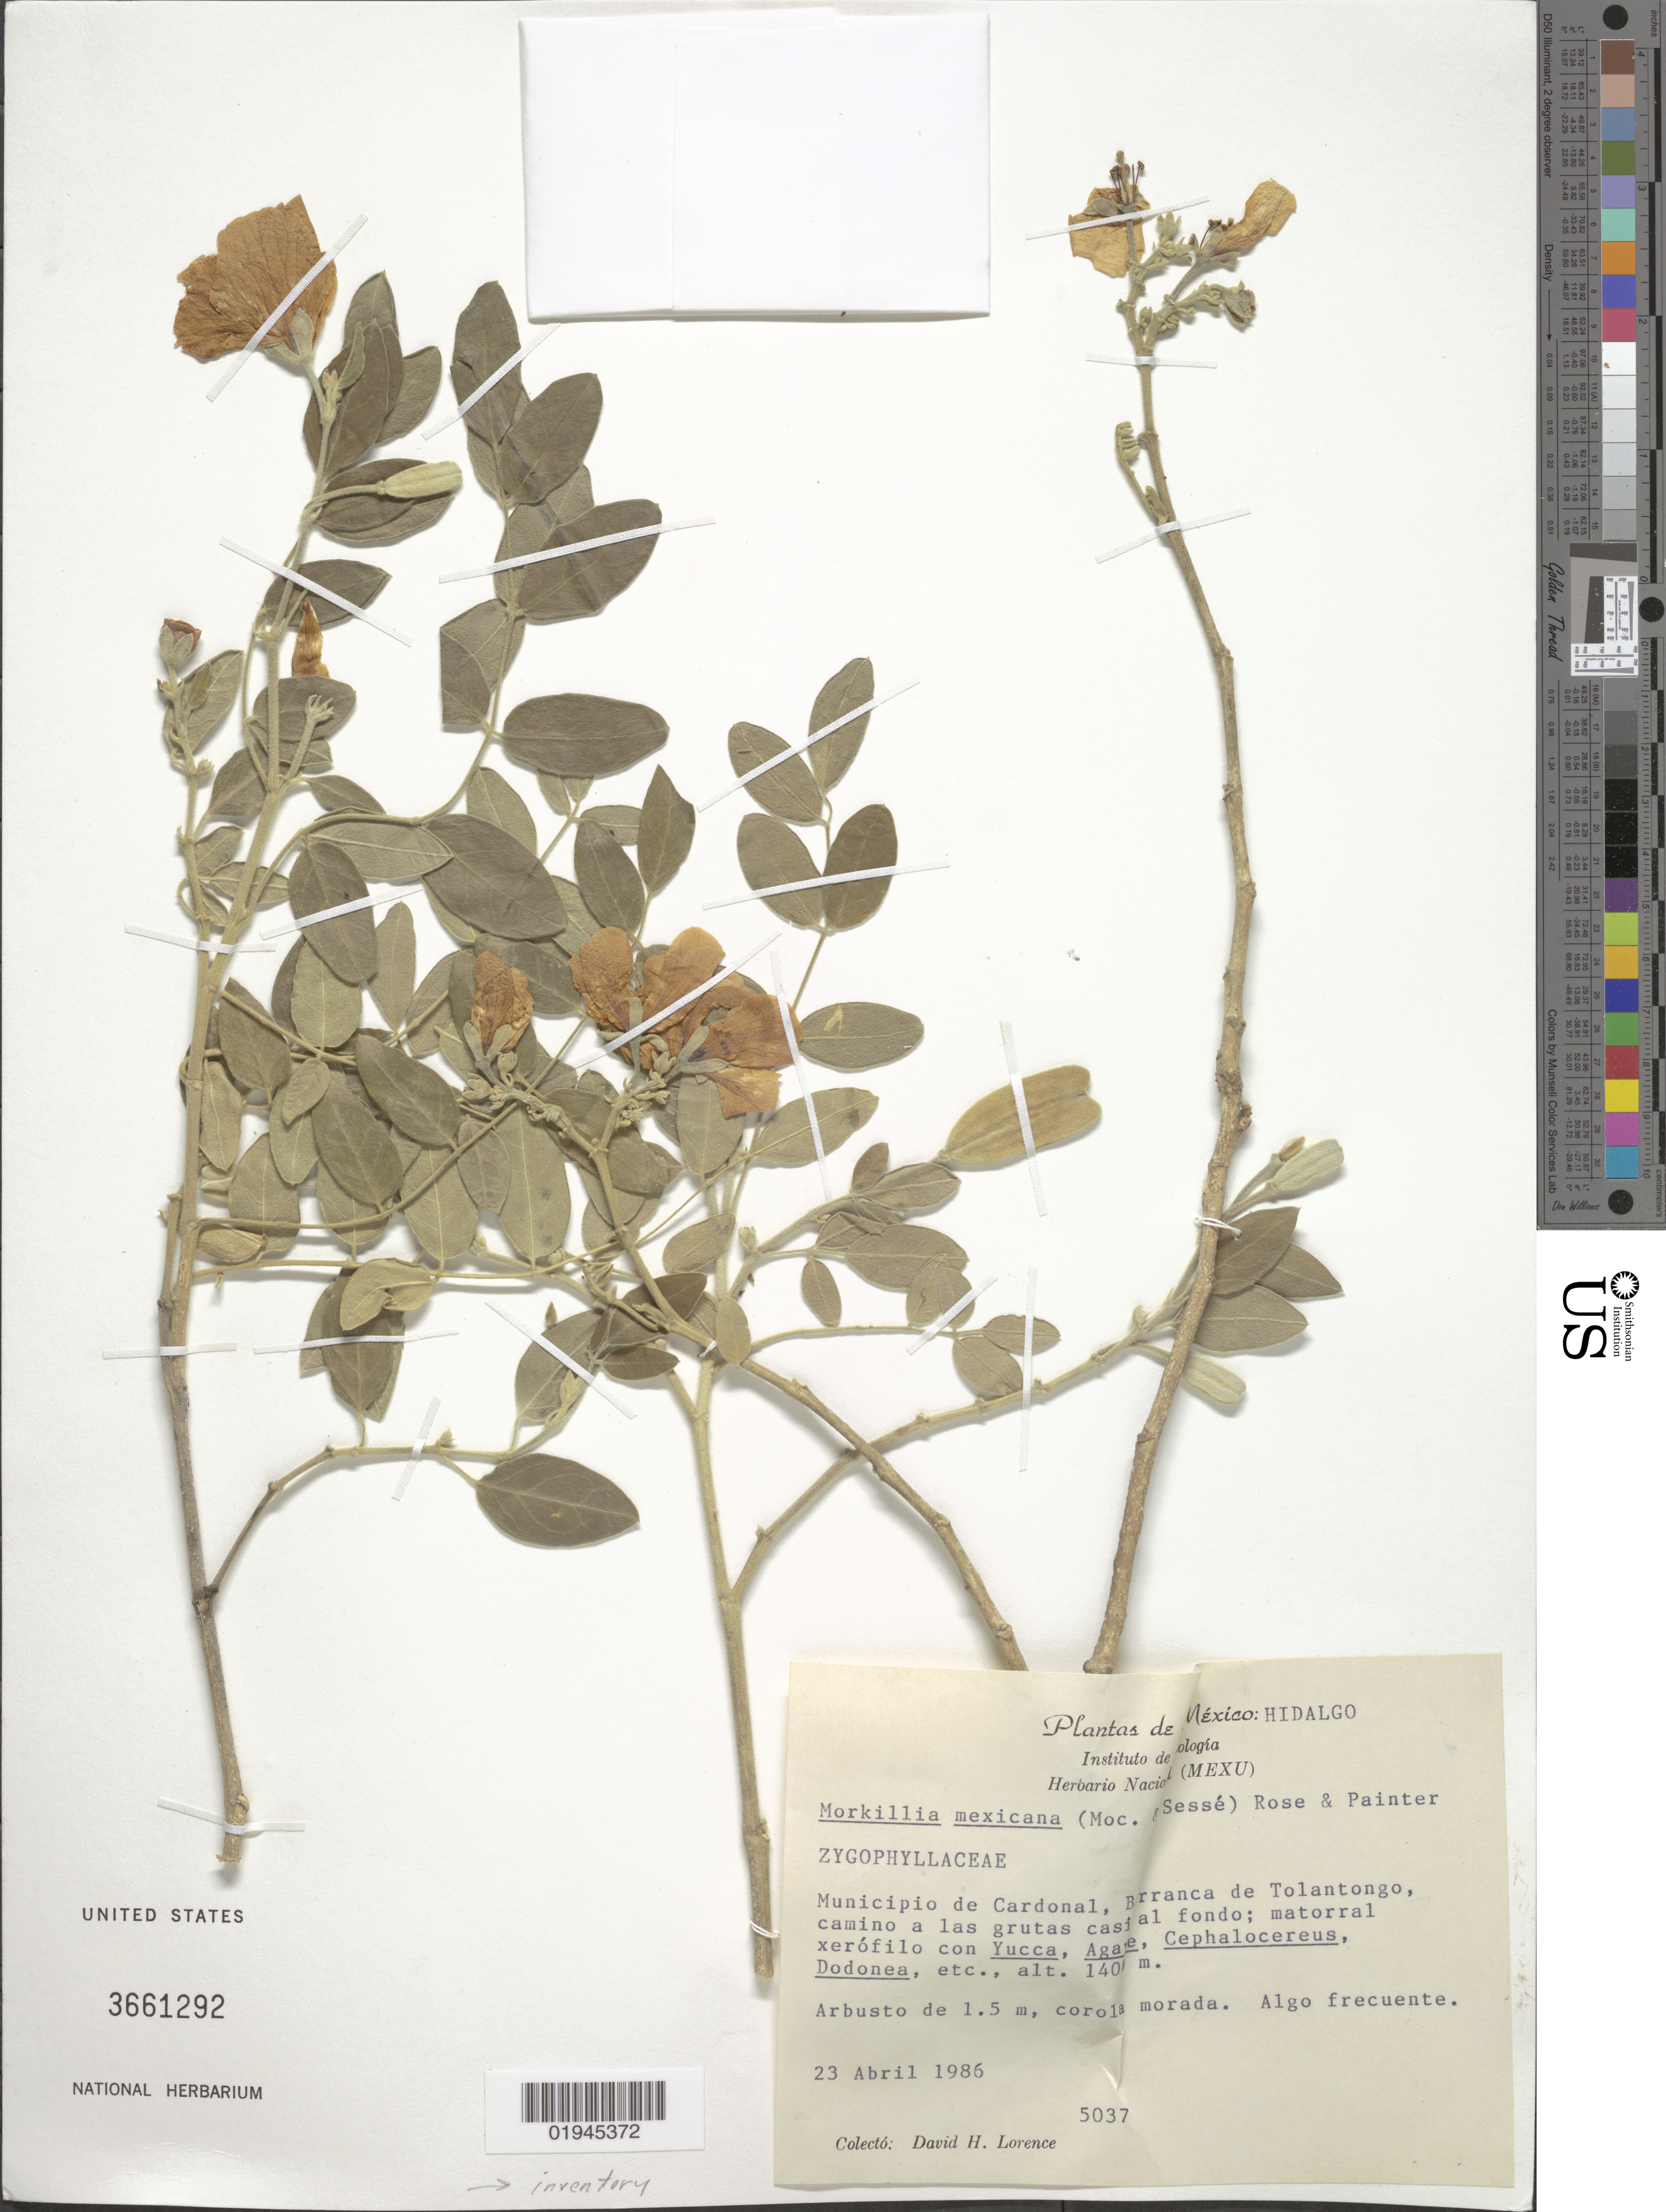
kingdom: Plantae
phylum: Tracheophyta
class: Magnoliopsida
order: Zygophyllales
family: Zygophyllaceae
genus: Morkillia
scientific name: Morkillia mexicana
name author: (Moc. & Sessé ex DC.) Rose & Painter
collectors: D. Lorence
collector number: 5037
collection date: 1986-04-23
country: Mexico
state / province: Hidalgo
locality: Municipio de Cardonal, Barranca de Tolantong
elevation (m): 1400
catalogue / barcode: US 3661292